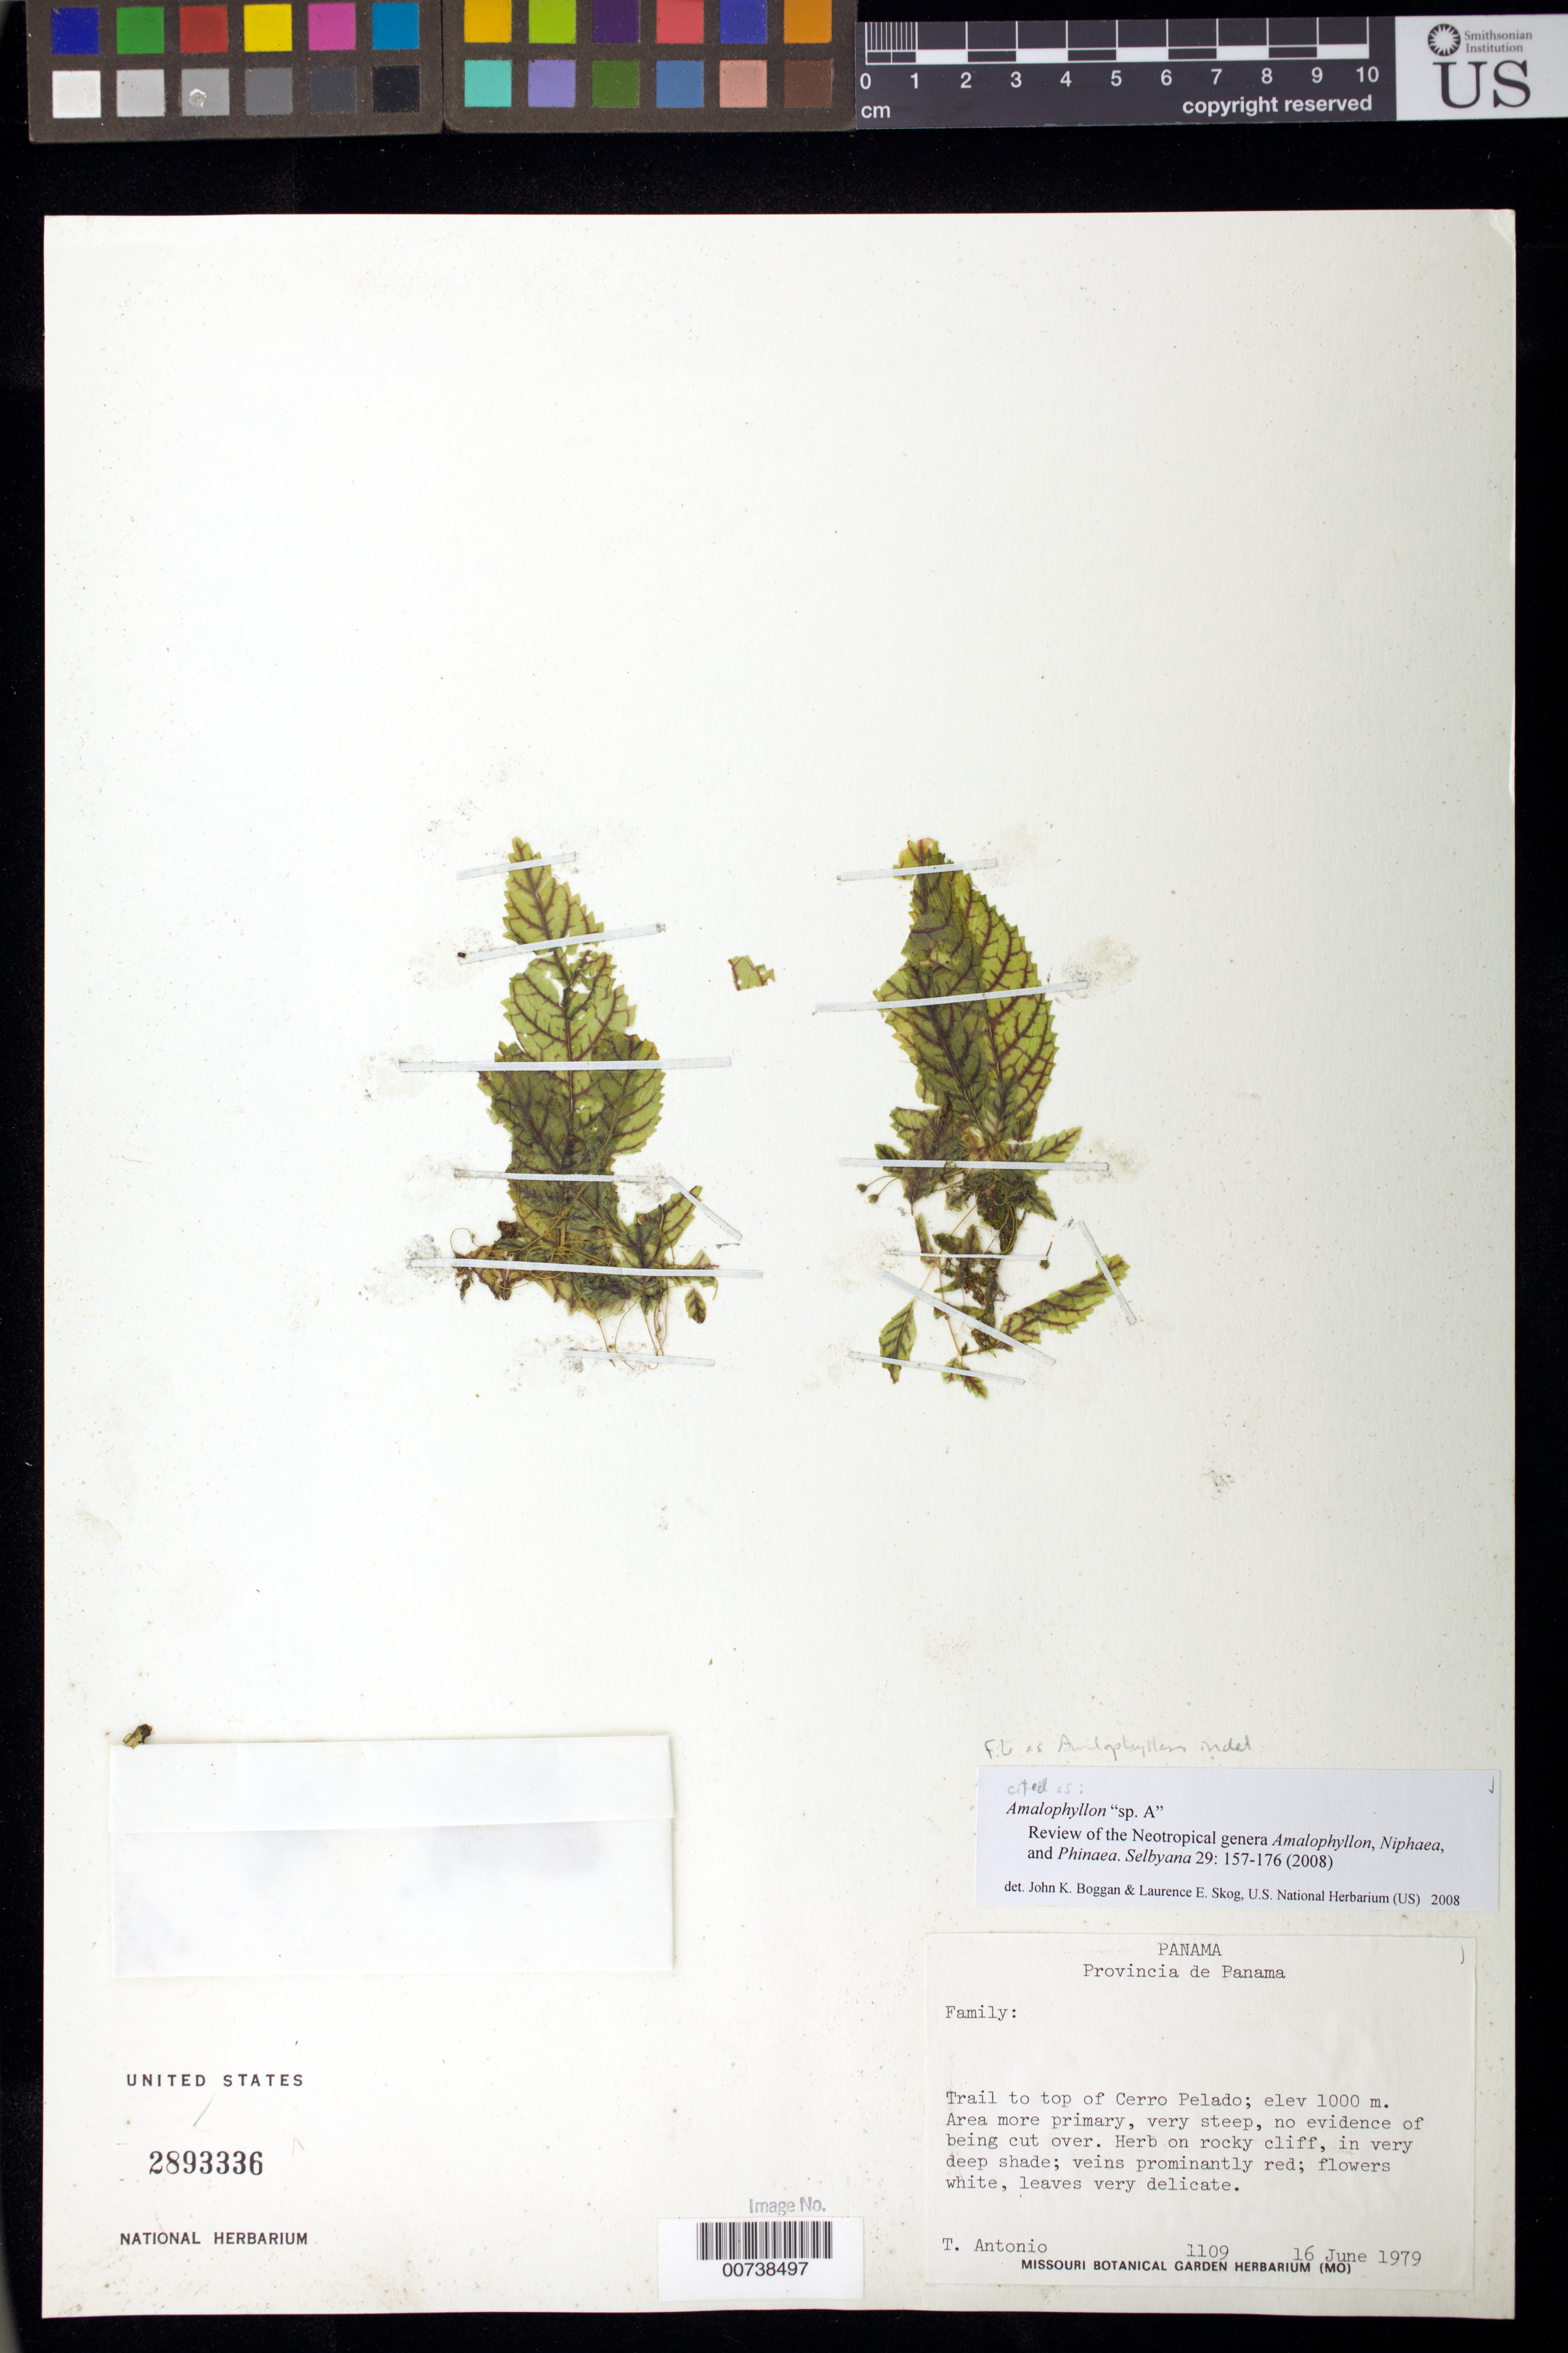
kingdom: Plantae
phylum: Tracheophyta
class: Magnoliopsida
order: Lamiales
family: Gesneriaceae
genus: Amalophyllon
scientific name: Amalophyllon sp.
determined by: Boggan, J. K.; Skog, L. E.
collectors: T. Antonio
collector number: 1109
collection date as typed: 16 Jun 1979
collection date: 1979-06-16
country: Panama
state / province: Panamá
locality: Trail to top of Cerro Pelado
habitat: Area more primary, very steep, no evidence of being cut over; on rocky cliff, in very deep shade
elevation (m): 1000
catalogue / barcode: US 2893336